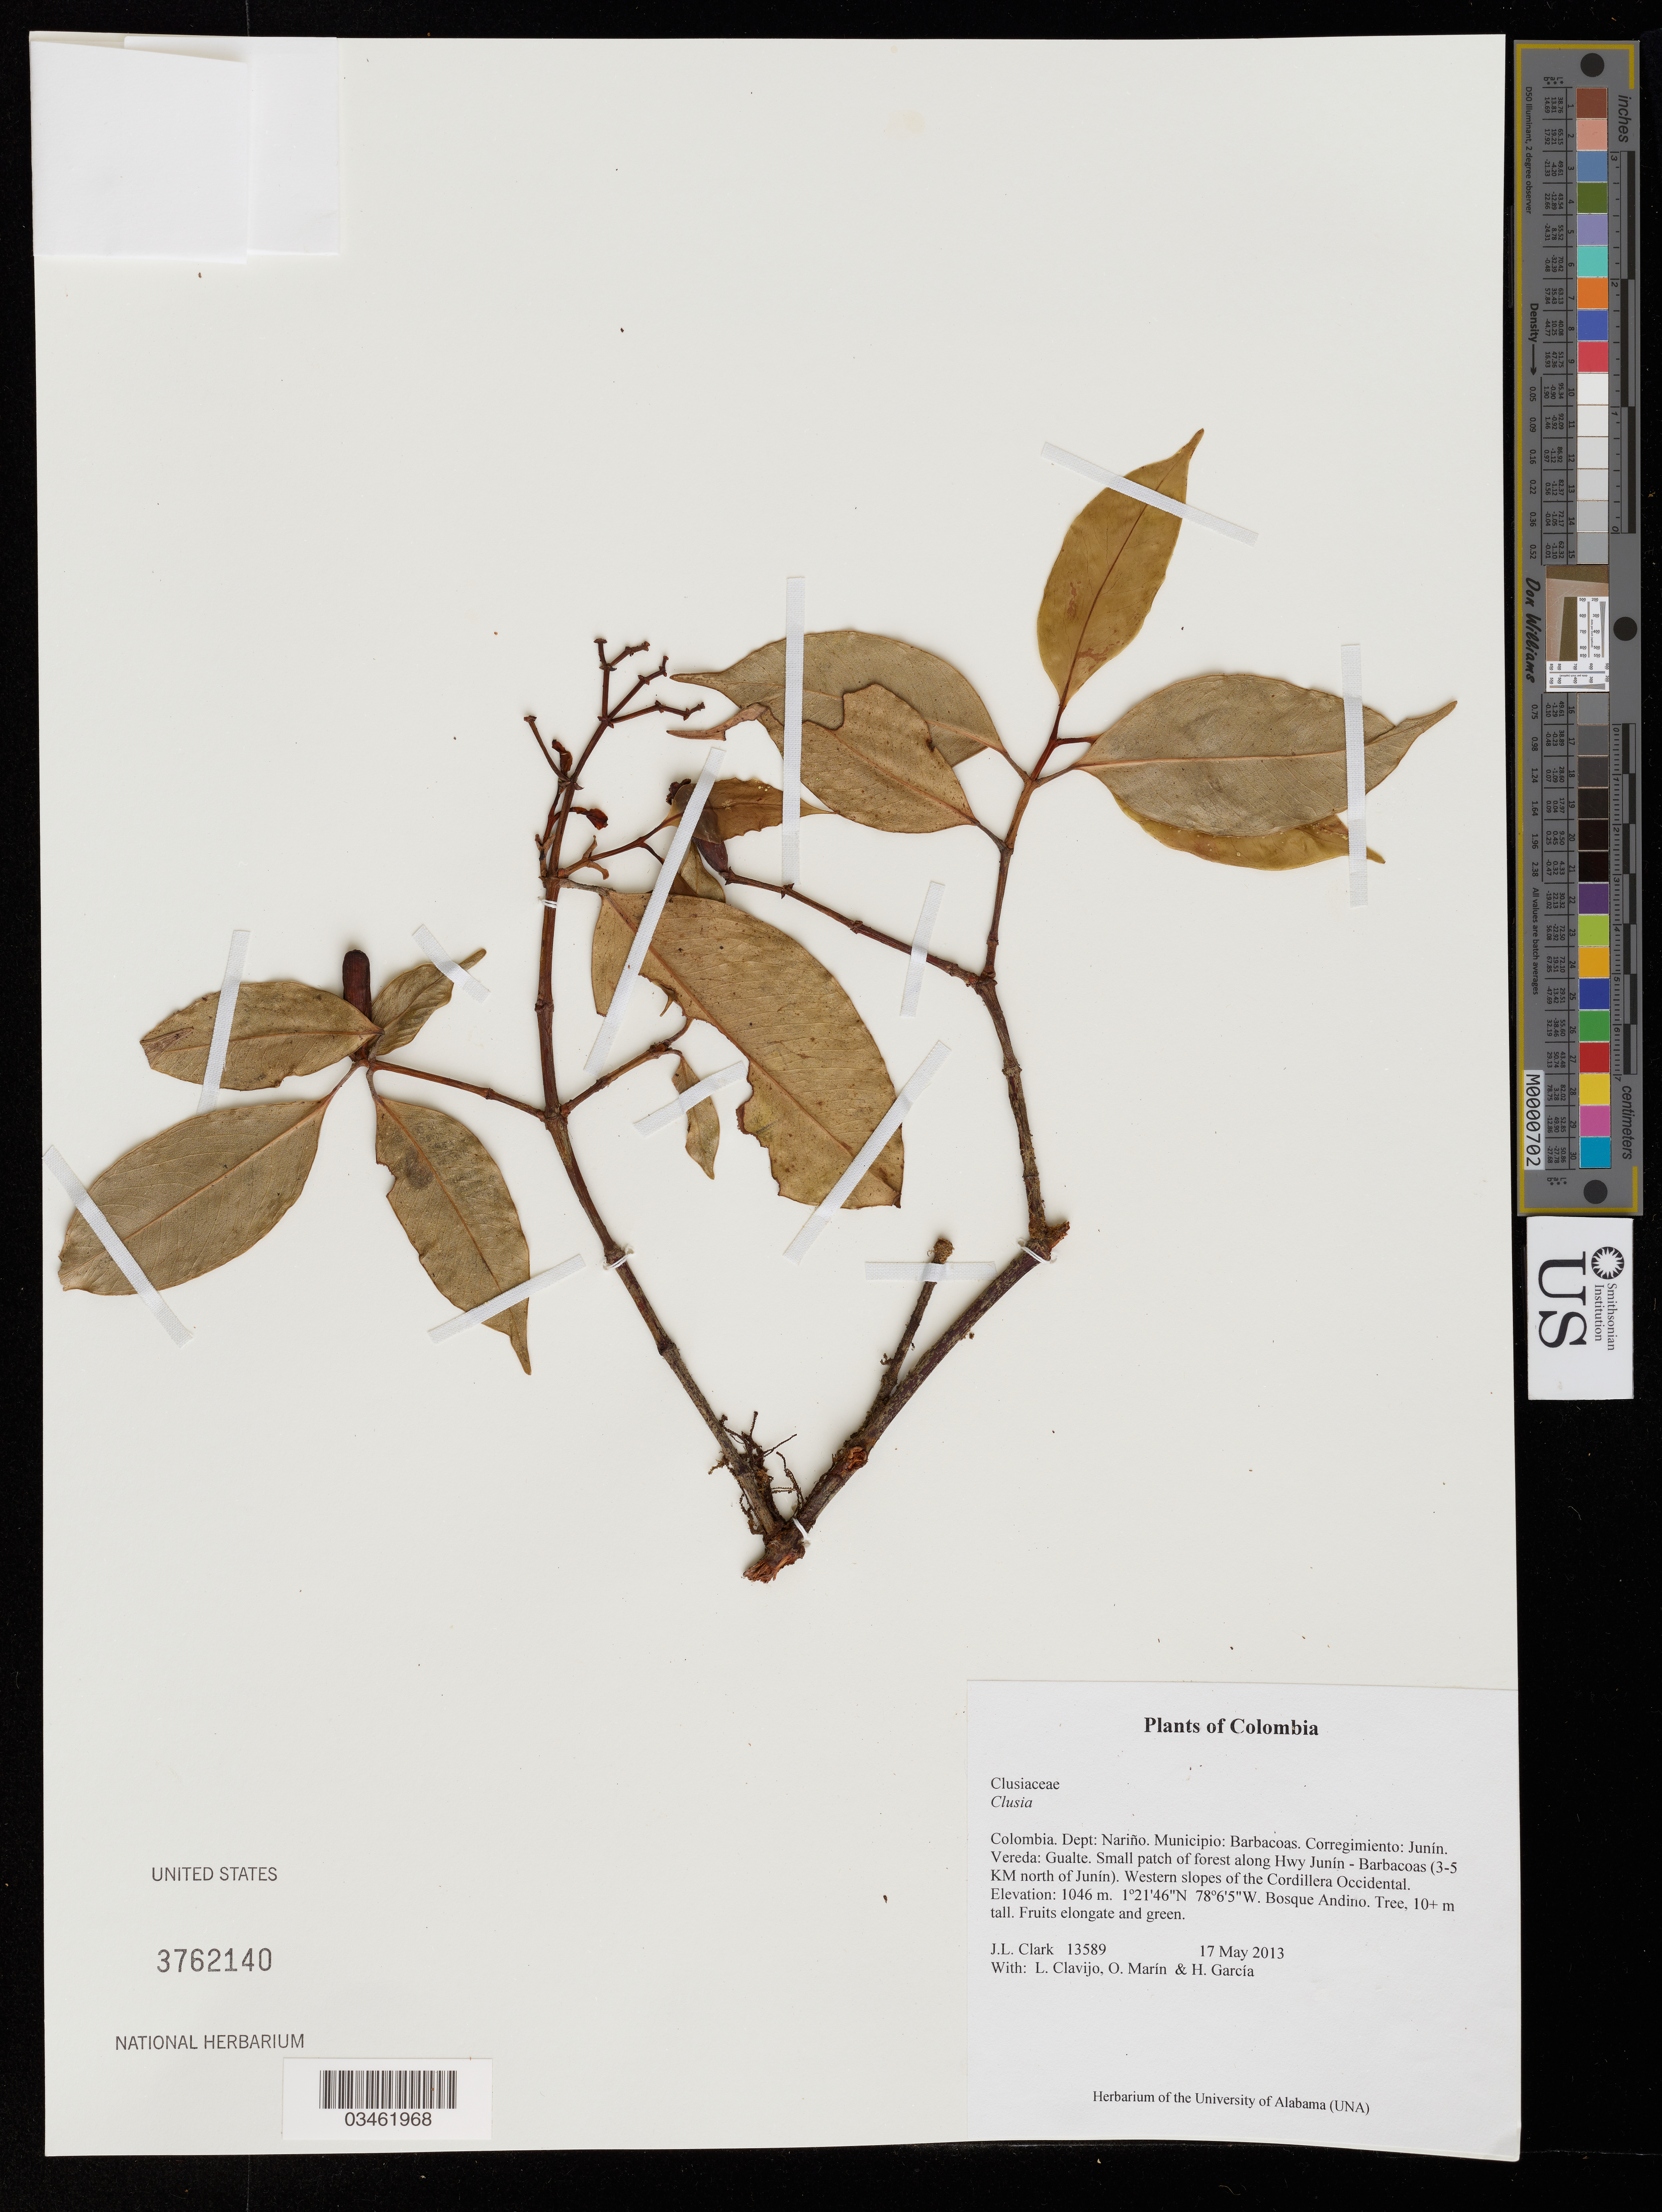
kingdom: Plantae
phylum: Tracheophyta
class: Magnoliopsida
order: Malpighiales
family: Clusiaceae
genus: Clusia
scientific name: Clusia sp.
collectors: J. L. Clark, L. Clavijo, O. Marín & H. Garcia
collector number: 13589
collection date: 2013-05-17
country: Colombia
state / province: Nariño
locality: Dept: Nariño. Municipio: Barbacoas. Corregimiento: Junín. Vereda: Gualte. Small patch of forest along Hwy Junín - Barbacoas (3-5 KM north of Junín). Western slopes of the Cordillera Occidental.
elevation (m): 1046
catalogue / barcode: US 3762140